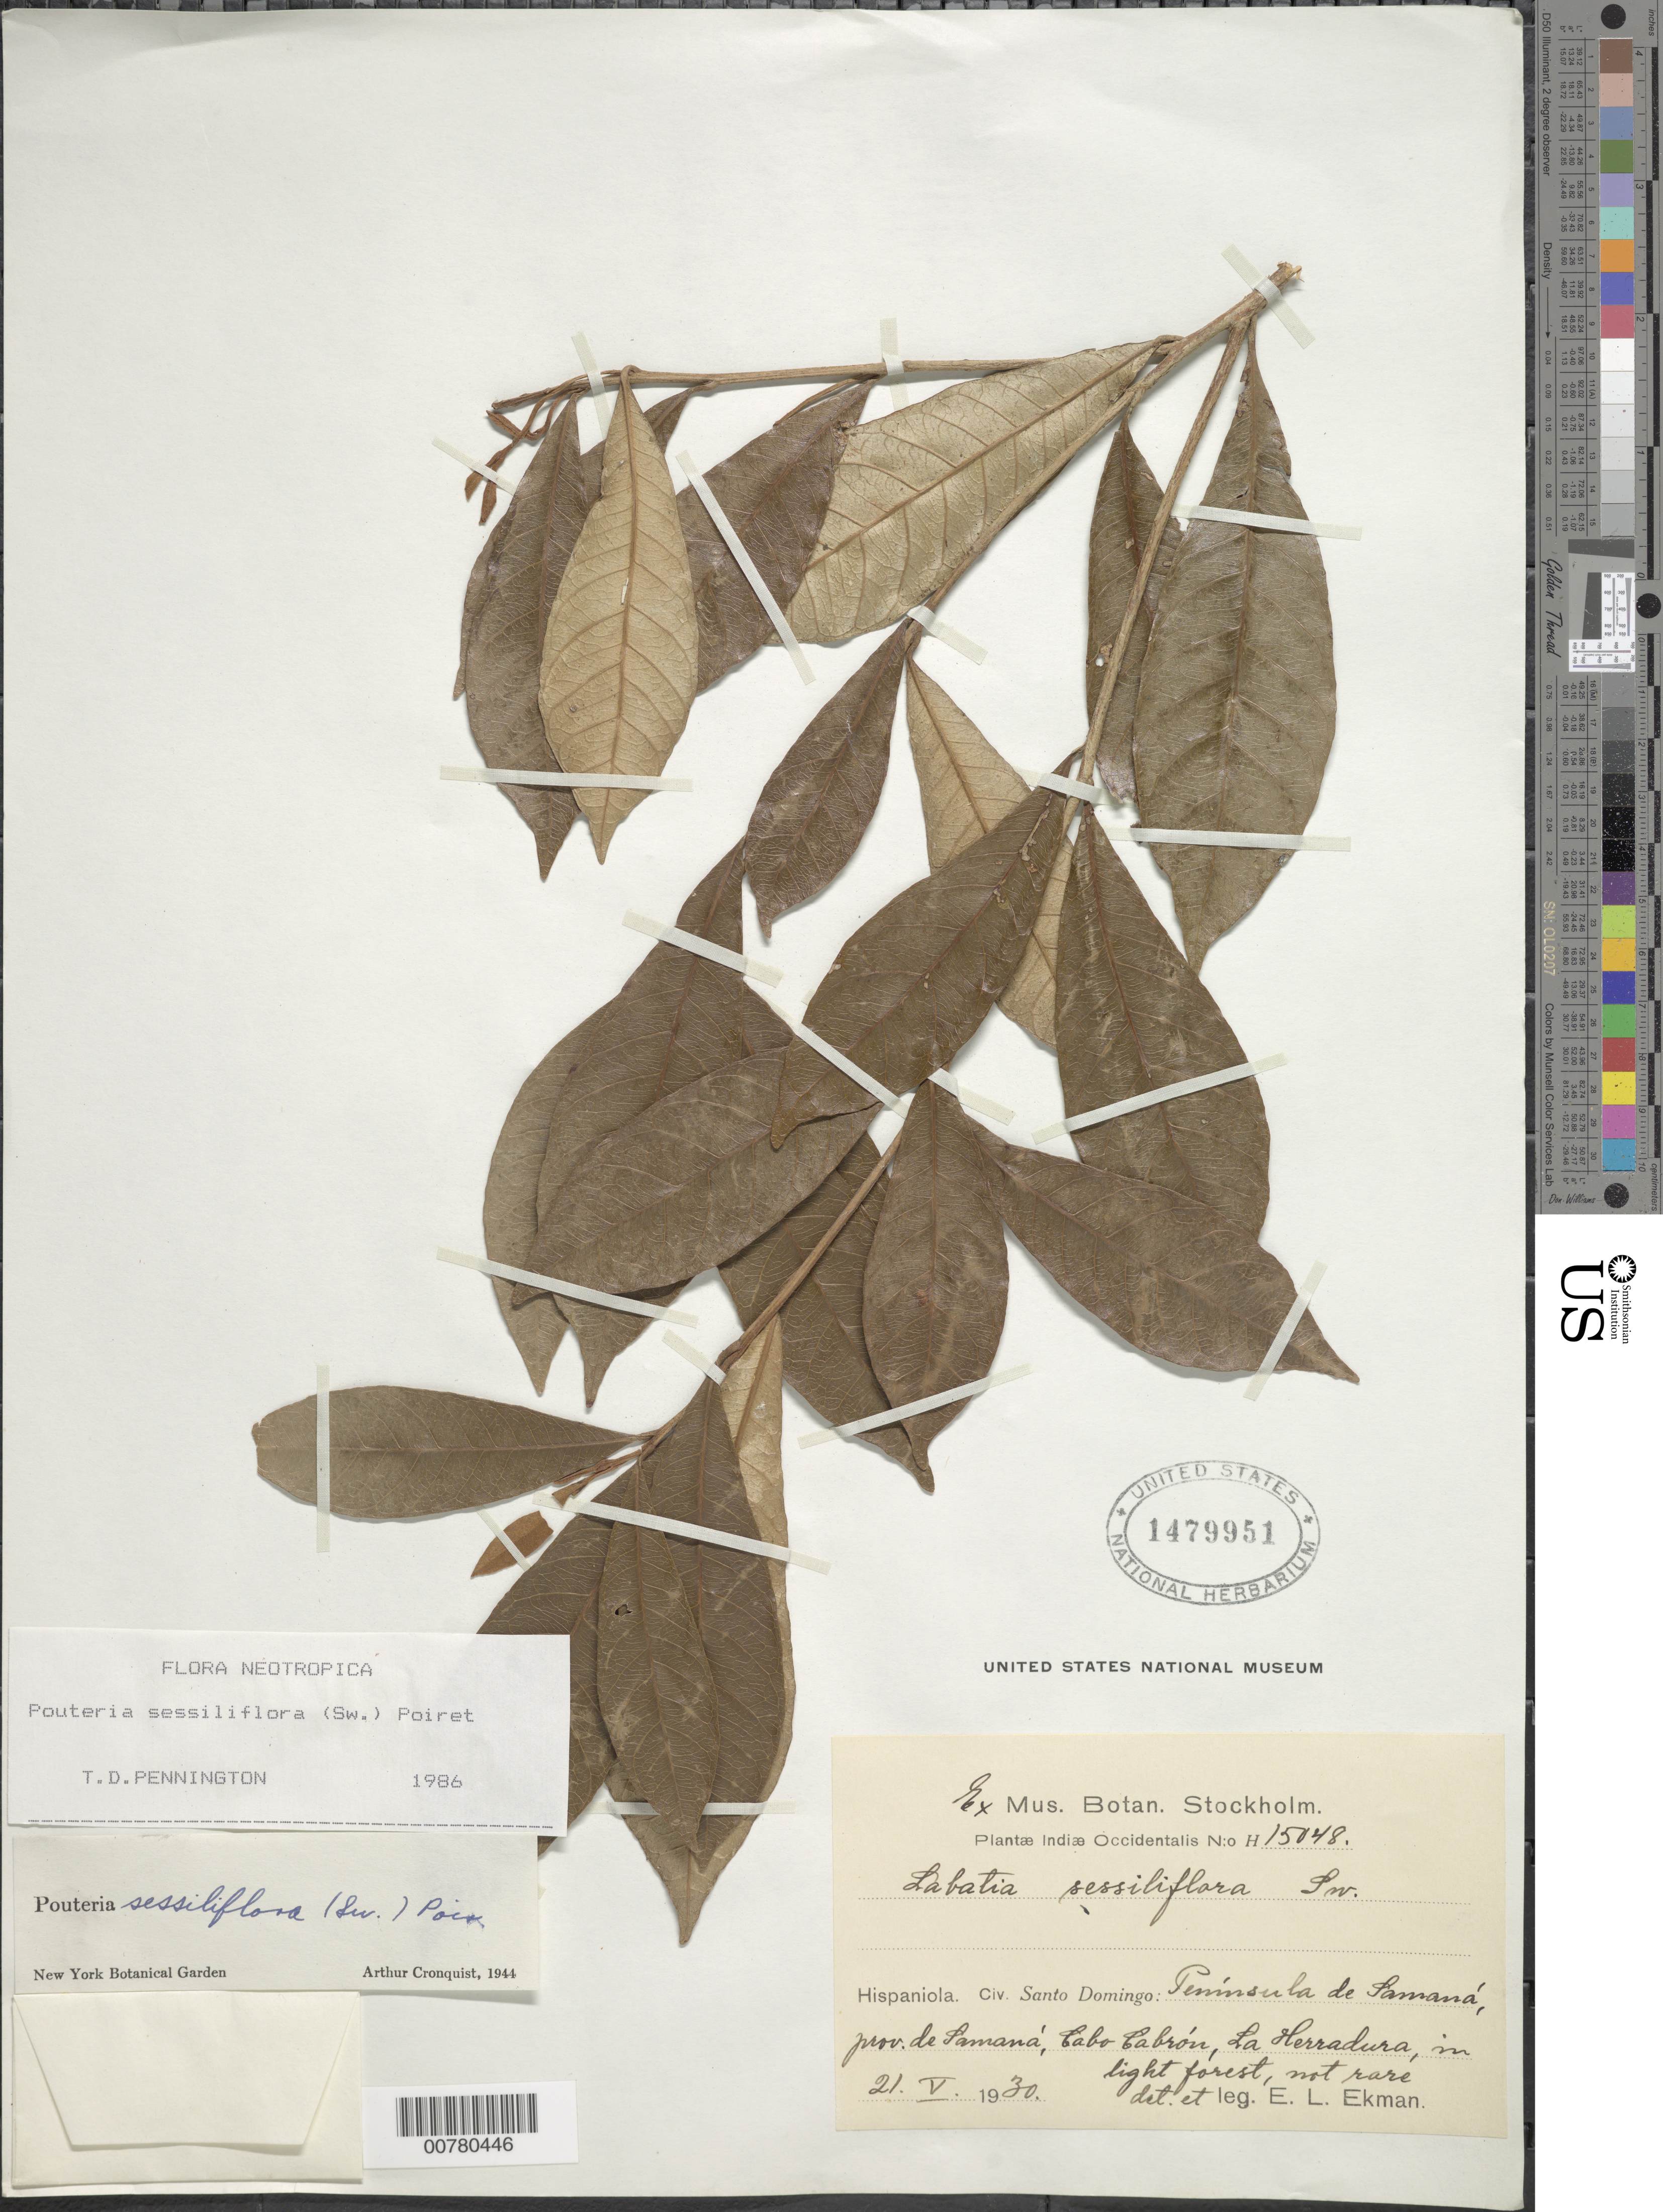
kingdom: Plantae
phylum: Tracheophyta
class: Magnoliopsida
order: Ericales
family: Sapotaceae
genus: Pouteria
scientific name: Pouteria sessiliflora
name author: (Sw.) Poir.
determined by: Pennington, T. D., (K)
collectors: E. L. Ekman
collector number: H 15048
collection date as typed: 21 May 1930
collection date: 1930-05-21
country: Dominican Republic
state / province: Samana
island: Hispaniola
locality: Peninsula of Samaná, Cabo Cabrón, La Herradura.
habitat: In light forest.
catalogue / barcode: US 1479951